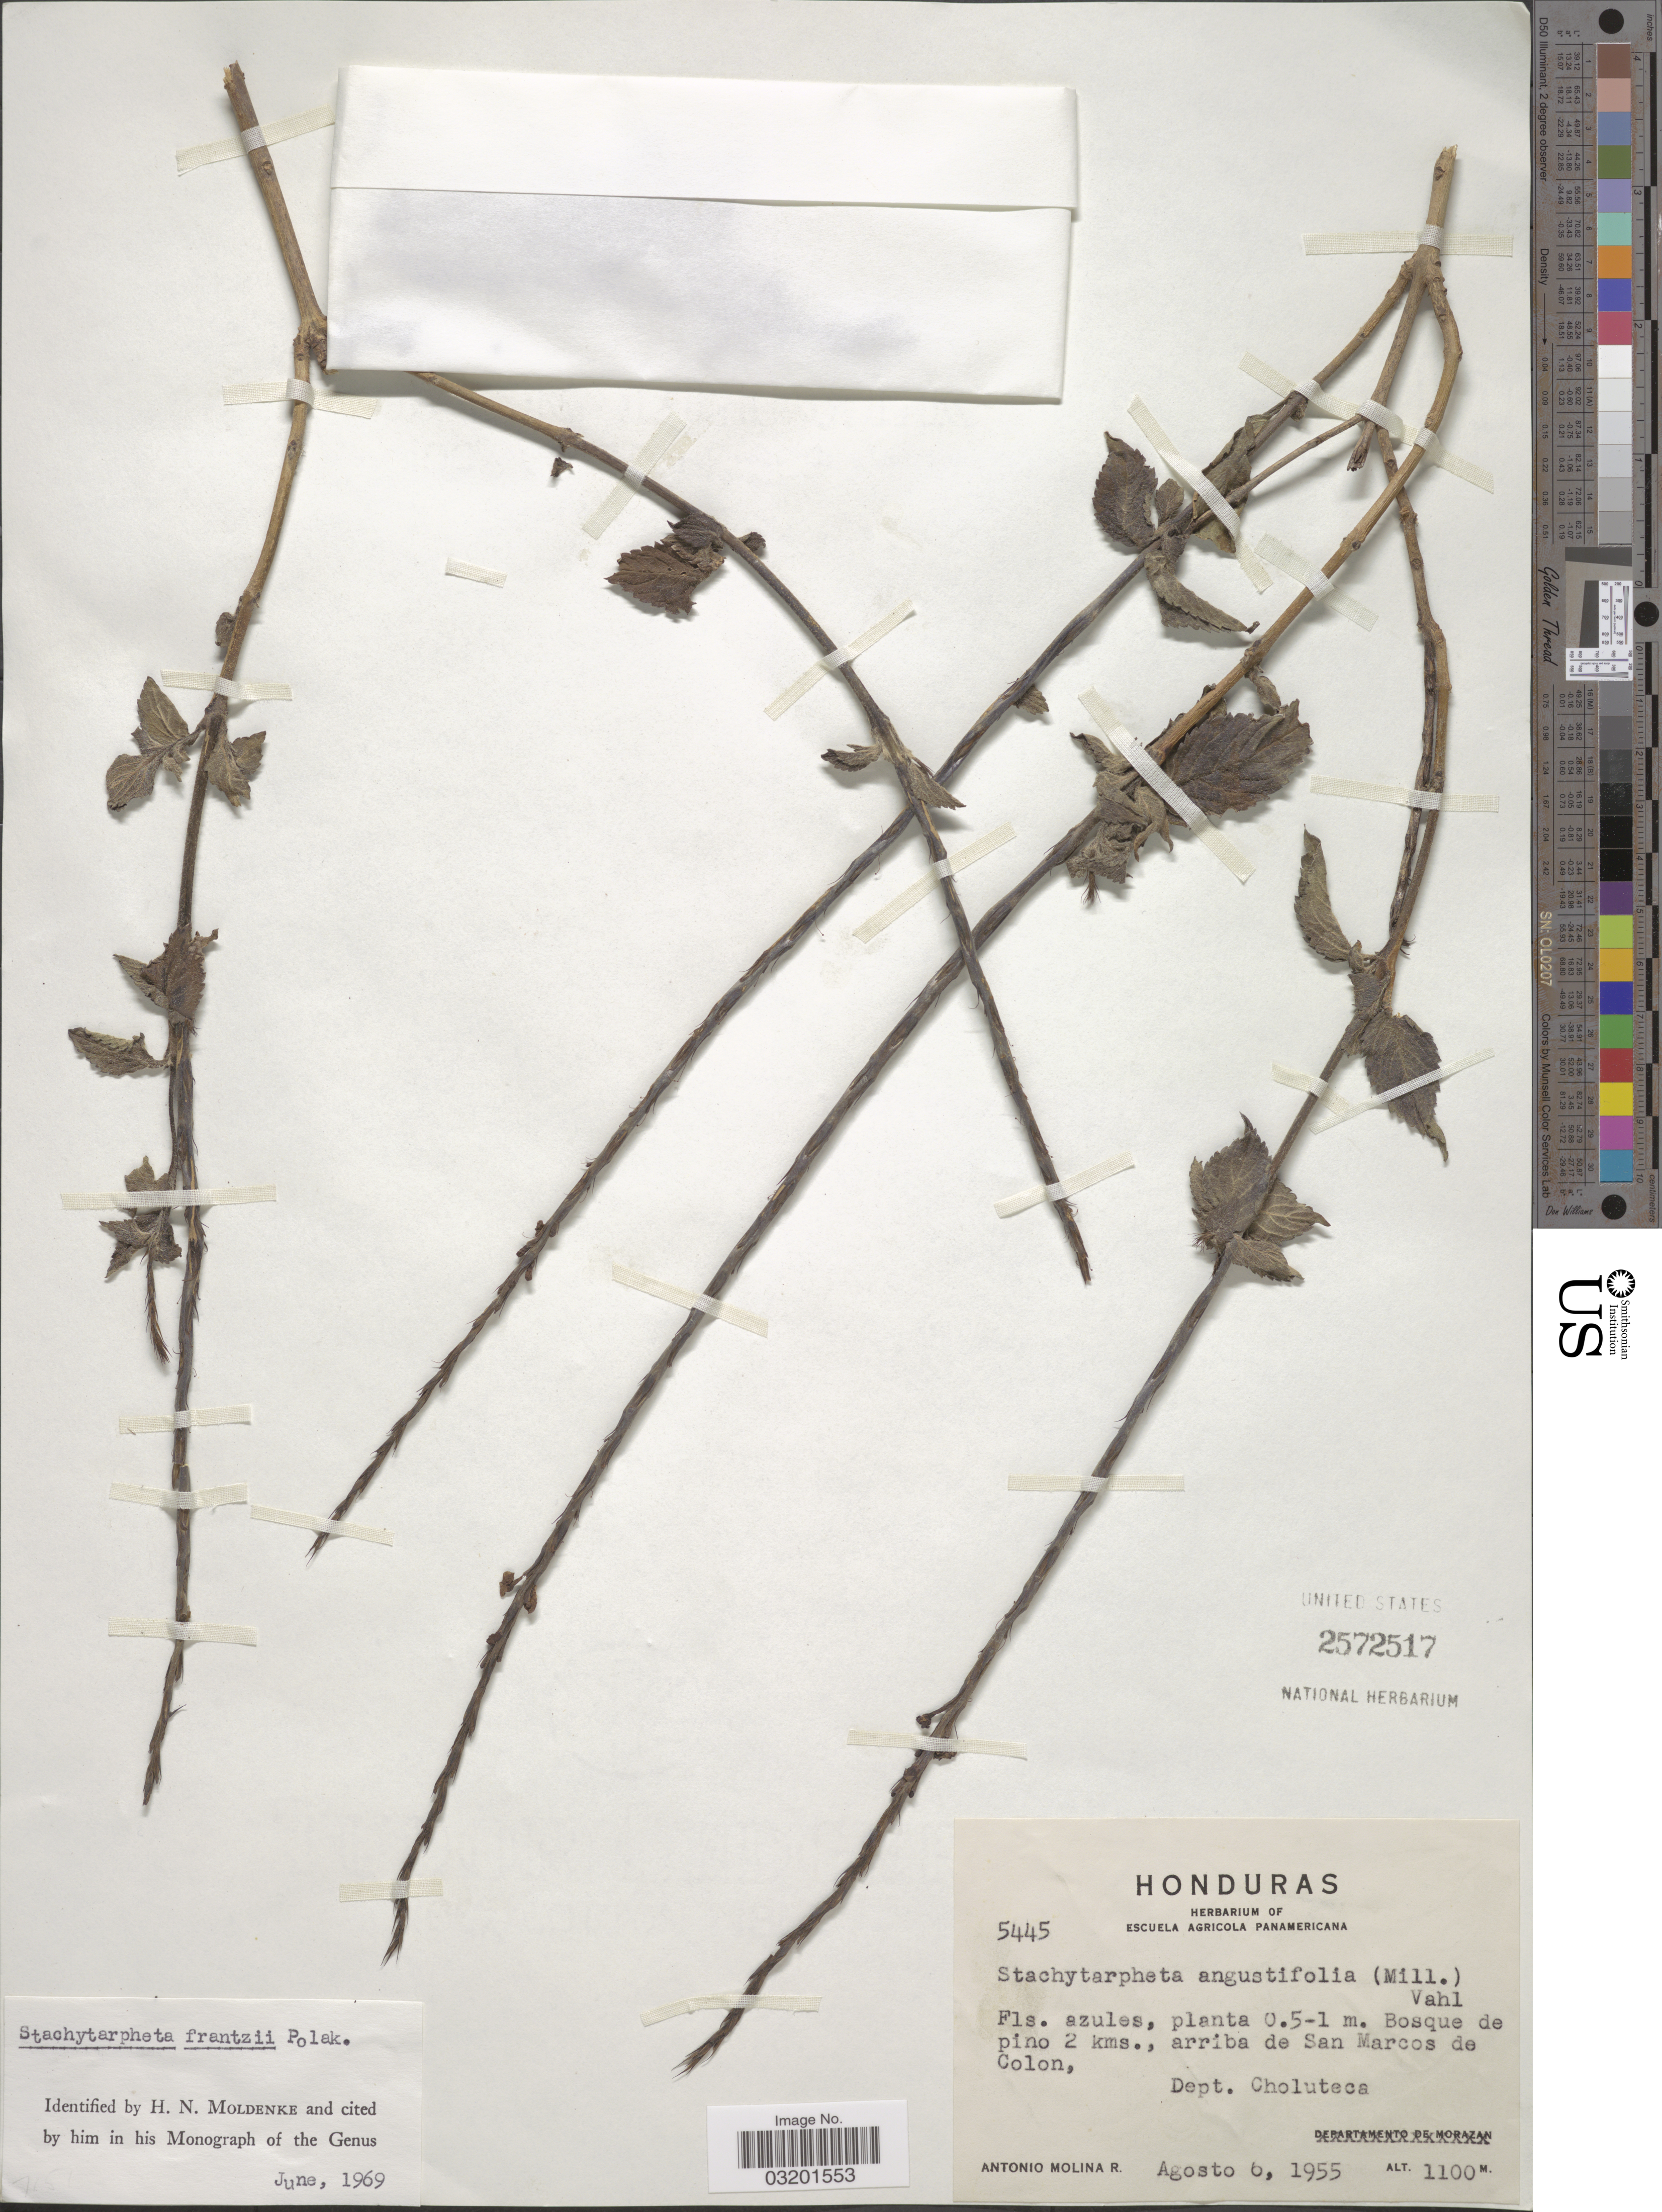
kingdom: Plantae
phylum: Tracheophyta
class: Magnoliopsida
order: Lamiales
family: Verbenaceae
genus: Stachytarpheta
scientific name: Stachytarpheta frantzii var. frantzii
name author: Pol.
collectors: A. Molina R.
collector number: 5445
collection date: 1955-08-06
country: Honduras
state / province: Choluteca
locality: Bosque de pino 2 kms., arriba de San Marcos de Colon, Dept. Choluteca.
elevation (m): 1100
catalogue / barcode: US 2572517